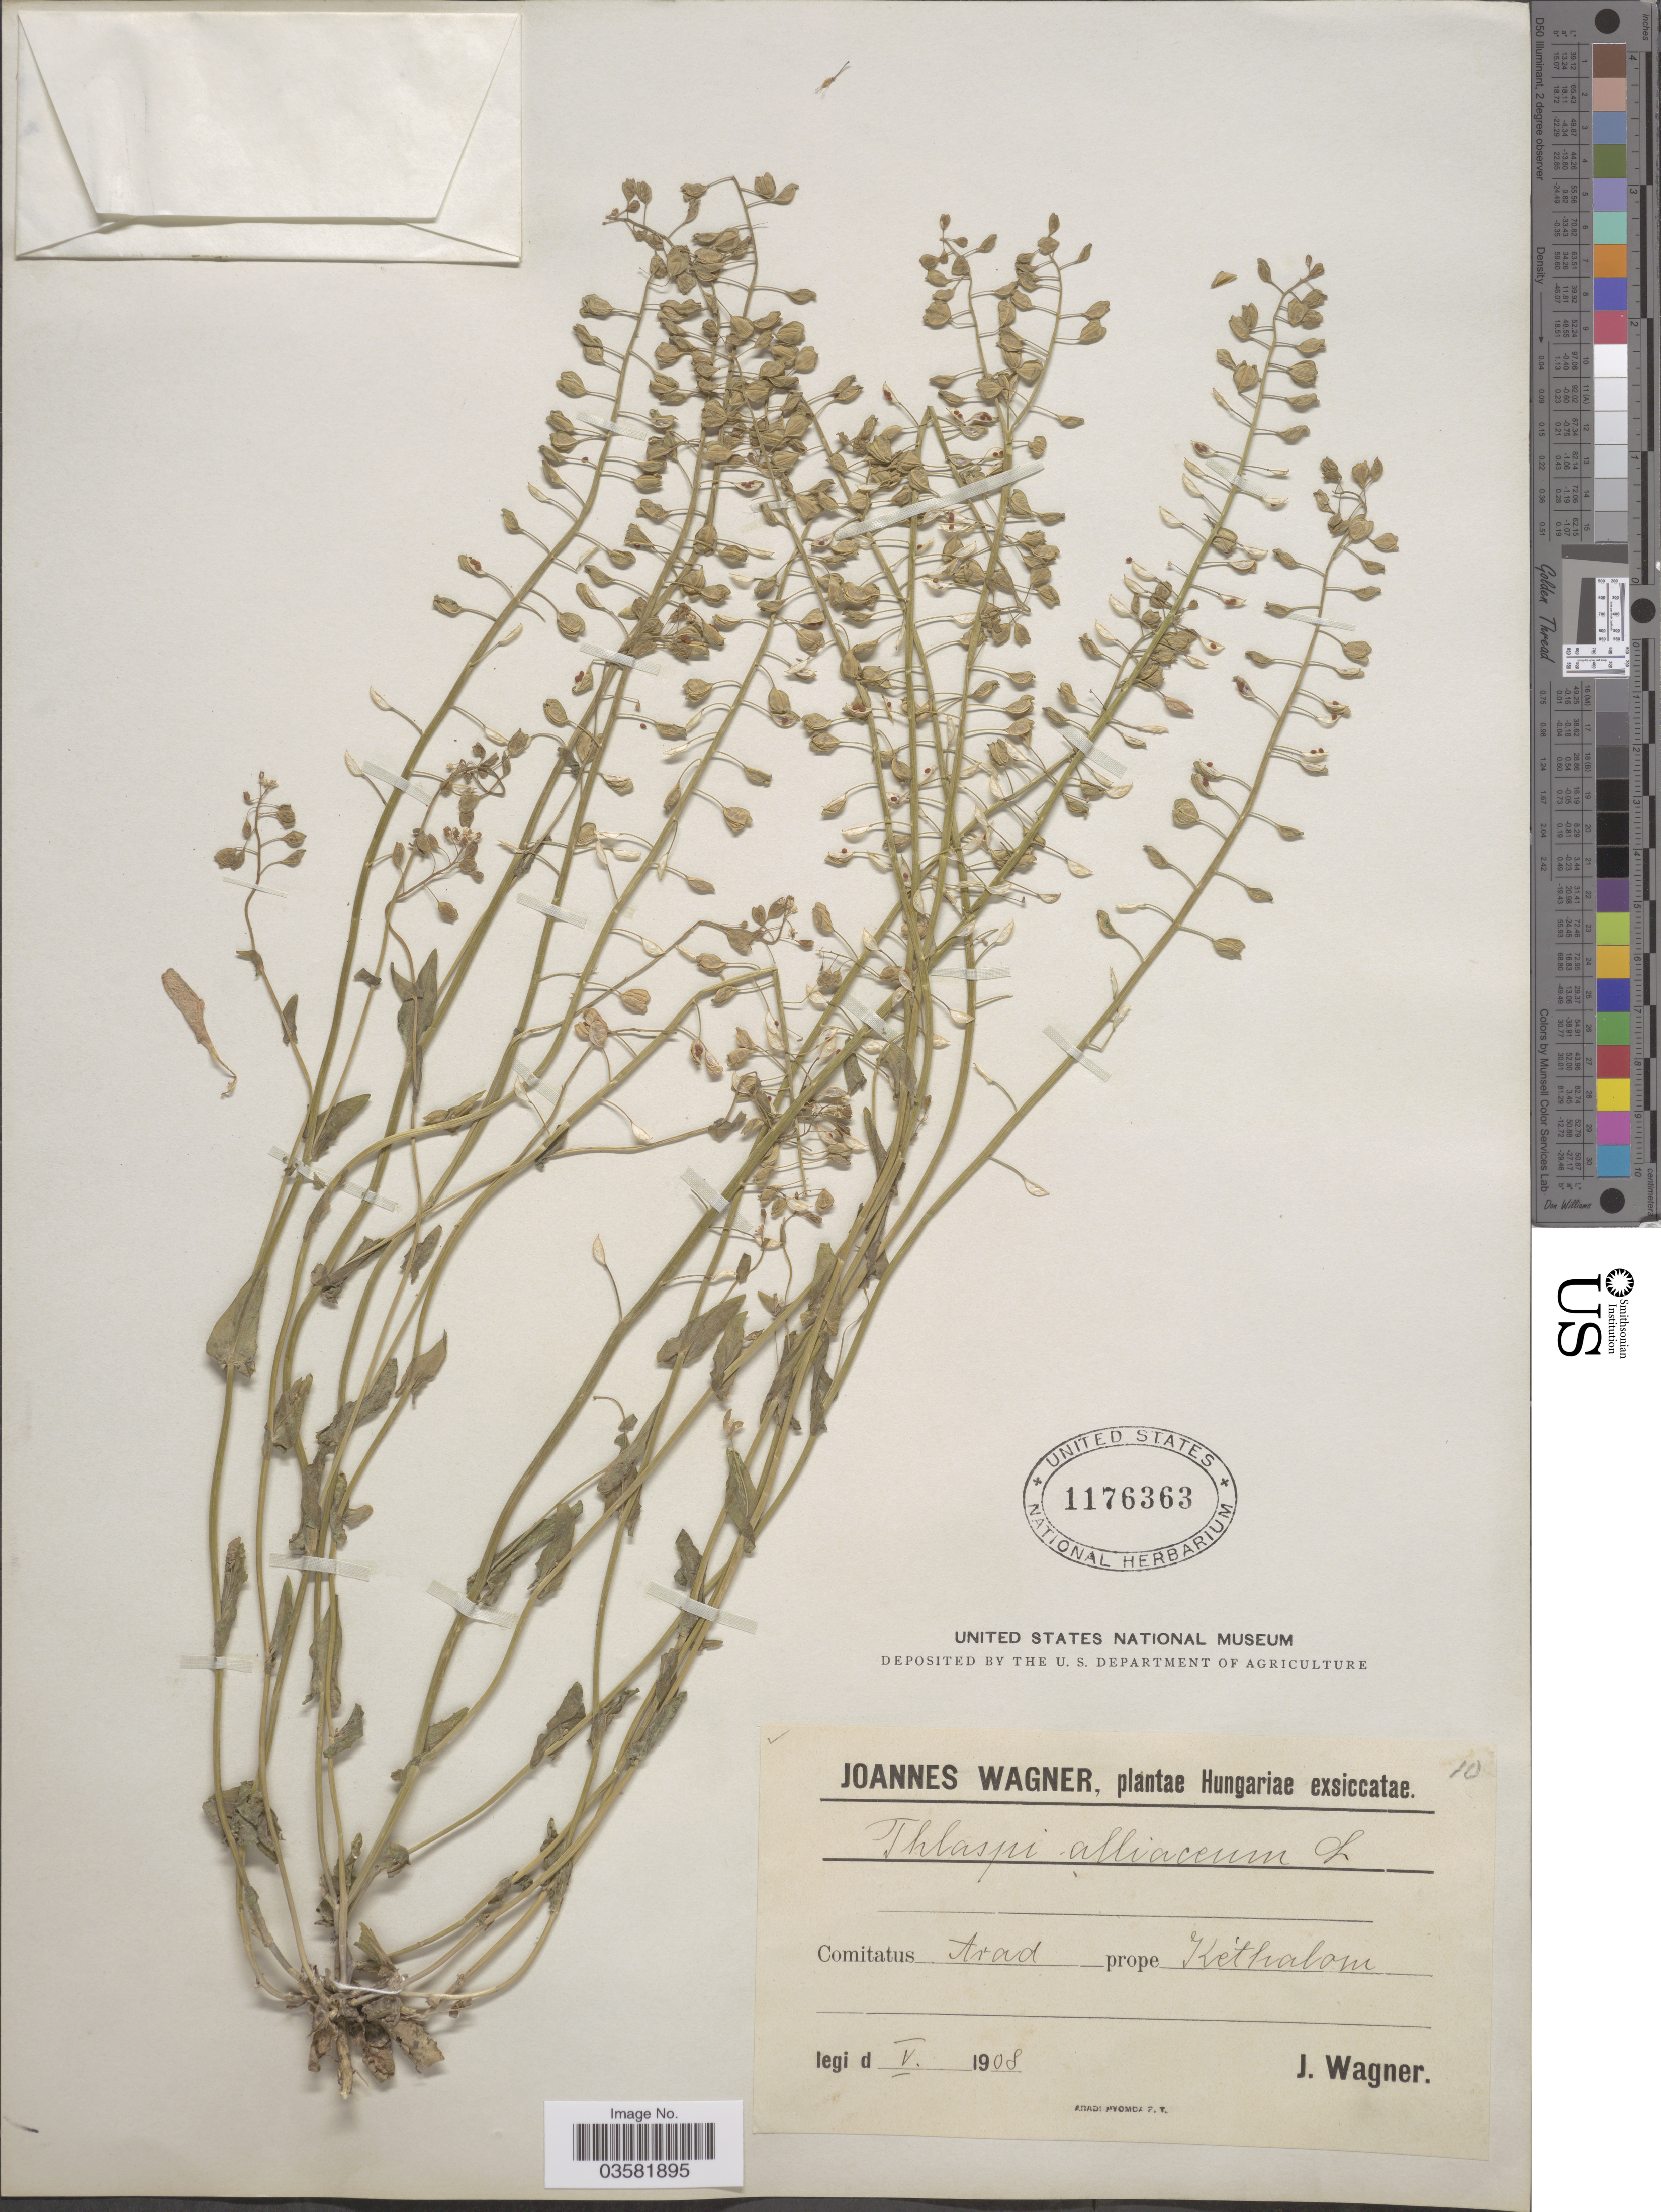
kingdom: Plantae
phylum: Tracheophyta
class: Magnoliopsida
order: Brassicales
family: Brassicaceae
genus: Thlaspi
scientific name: Thlaspi alliaceum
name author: L.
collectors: J. Wagner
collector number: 10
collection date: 1908-05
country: Hungary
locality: Comitatus Arad prope Kéthalom.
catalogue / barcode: US 1176363